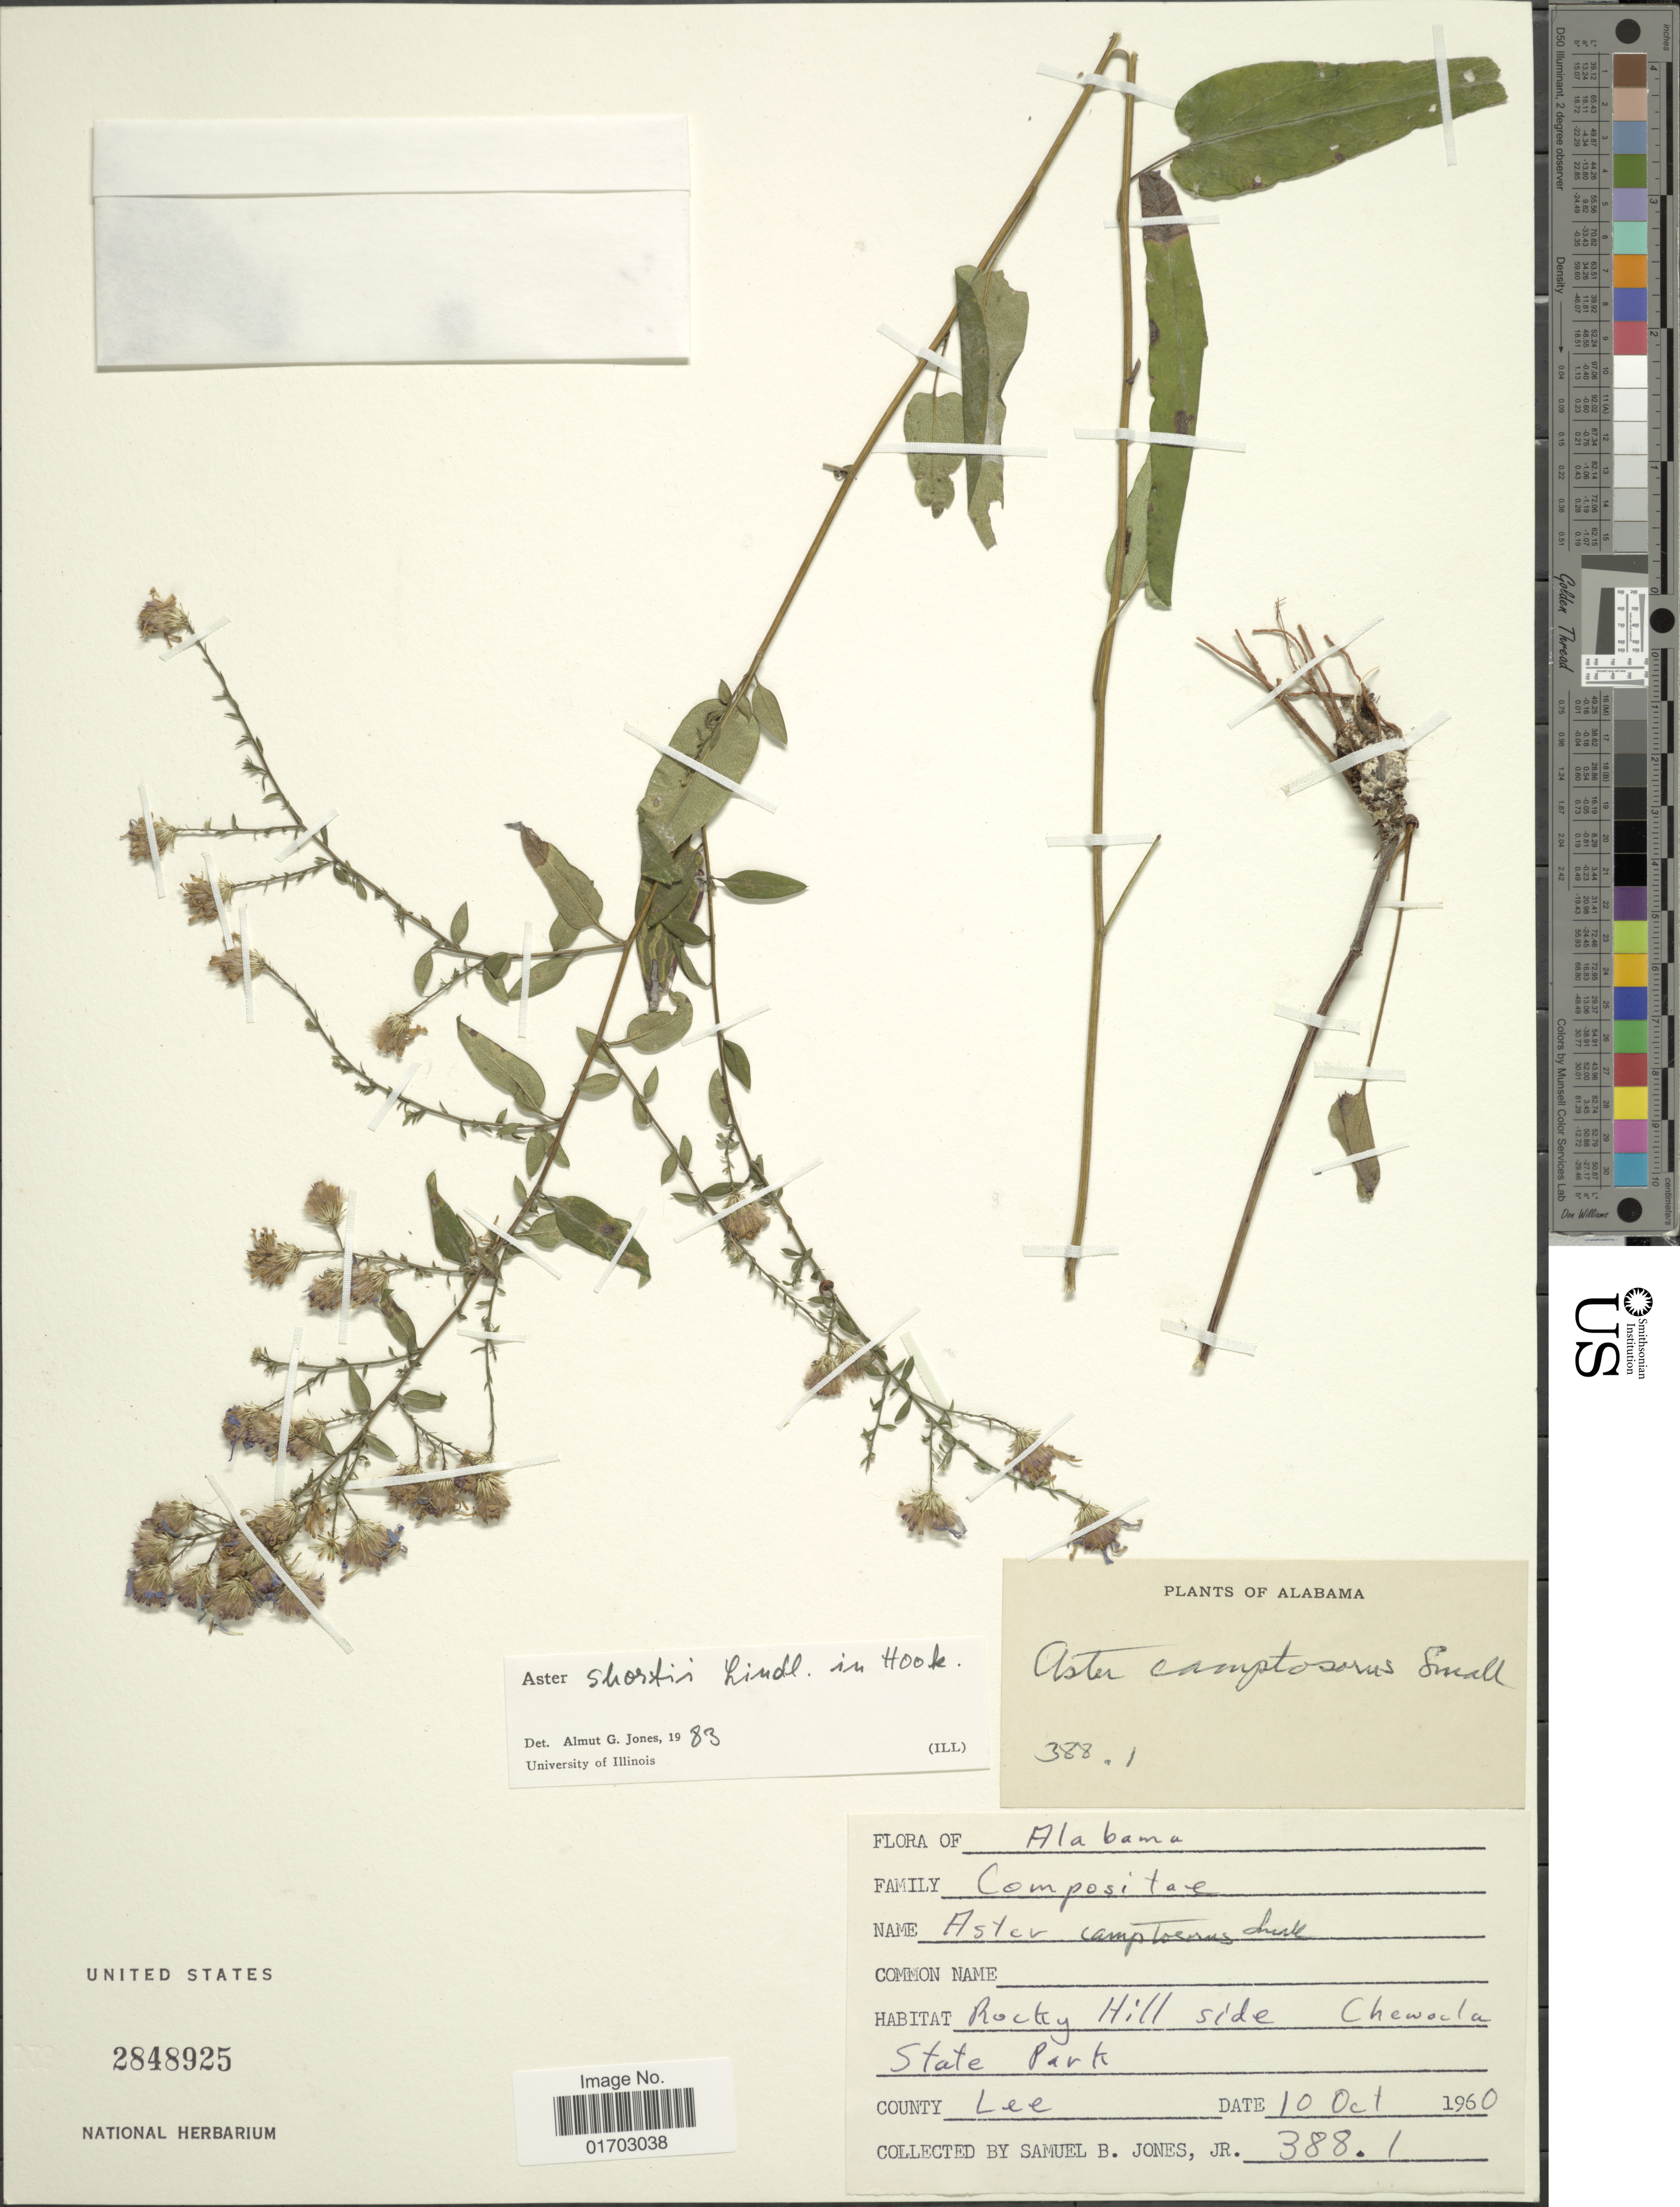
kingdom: Plantae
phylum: Tracheophyta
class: Magnoliopsida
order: Asterales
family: Asteraceae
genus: Symphyotrichum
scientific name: Symphyotrichum shortii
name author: (Lindl.) G.L. Nesom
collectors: S. B. Jones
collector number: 3881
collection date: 1960-10-10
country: United States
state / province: Alabama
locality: County Lee, Rocky Hill side Chewada, State park.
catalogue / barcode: US 2848925